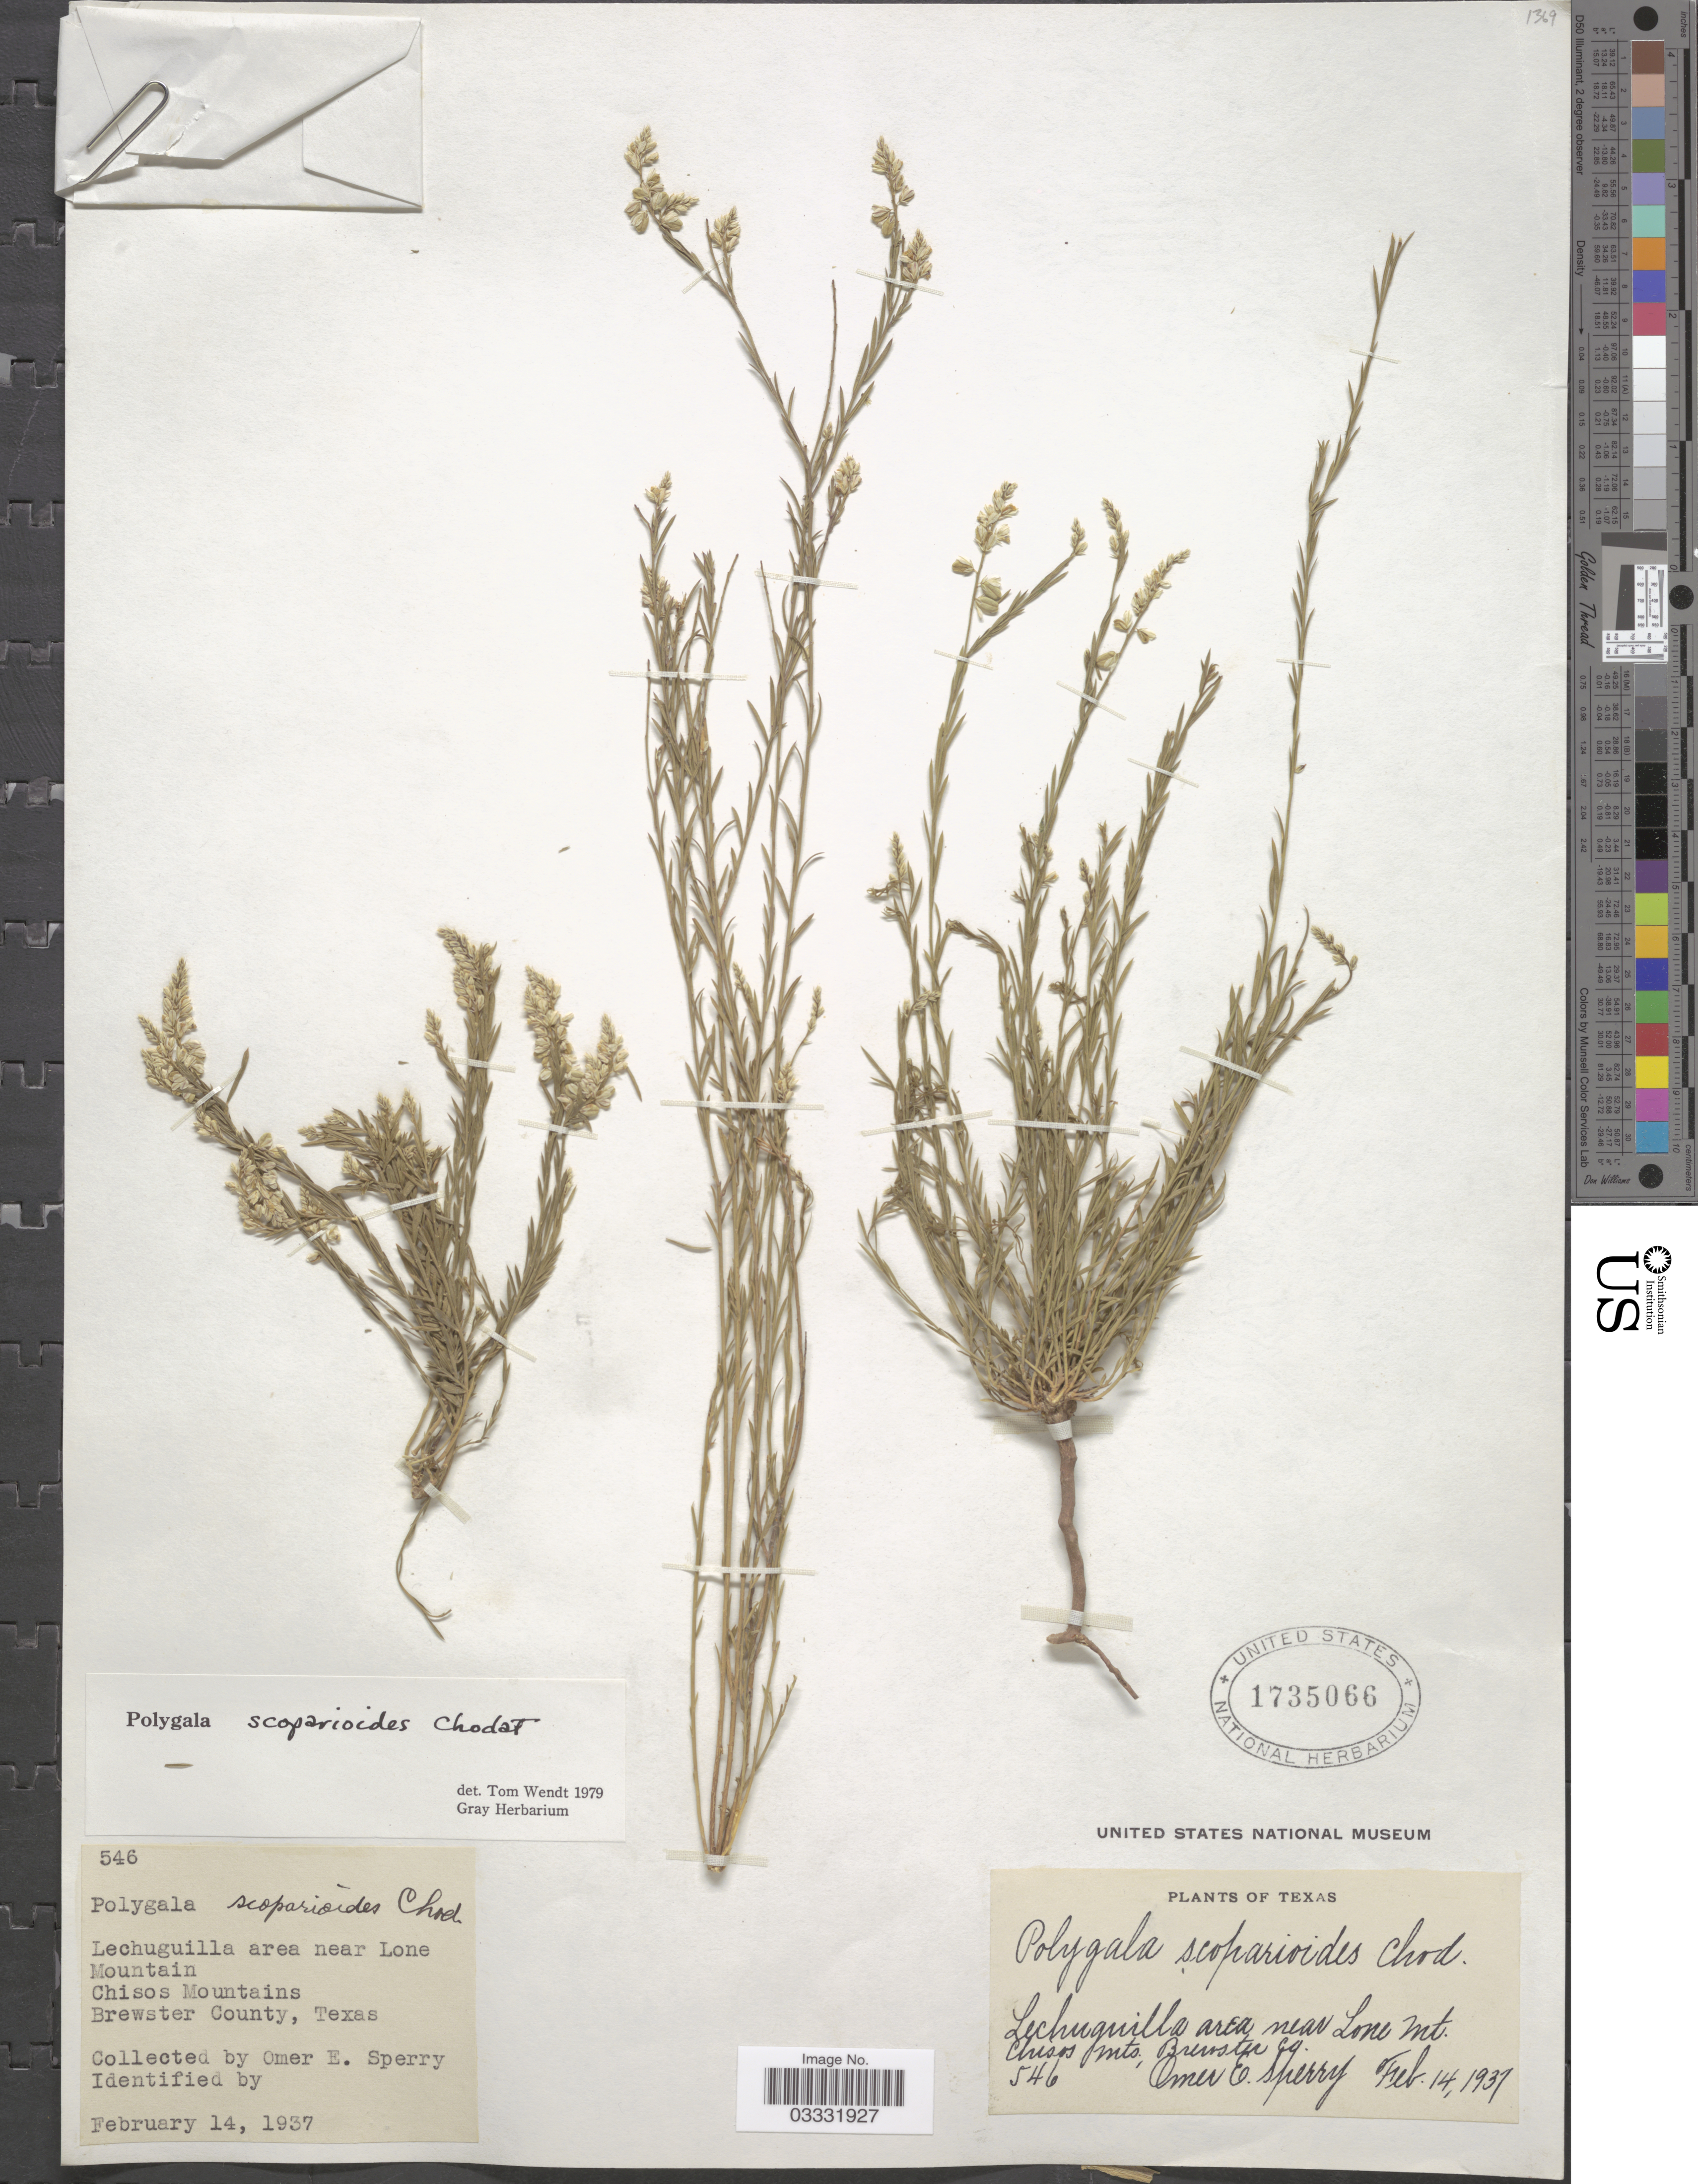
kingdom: Plantae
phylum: Tracheophyta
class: Magnoliopsida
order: Fabales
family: Polygalaceae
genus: Polygala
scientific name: Polygala scoparioides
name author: Chodat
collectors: O. E. Sperry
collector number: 546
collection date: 1937-02-14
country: United States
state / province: Texas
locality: Lechuguilla area near Lone Mountain. Chisos Mountains, Brewster County.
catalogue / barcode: US 1735066